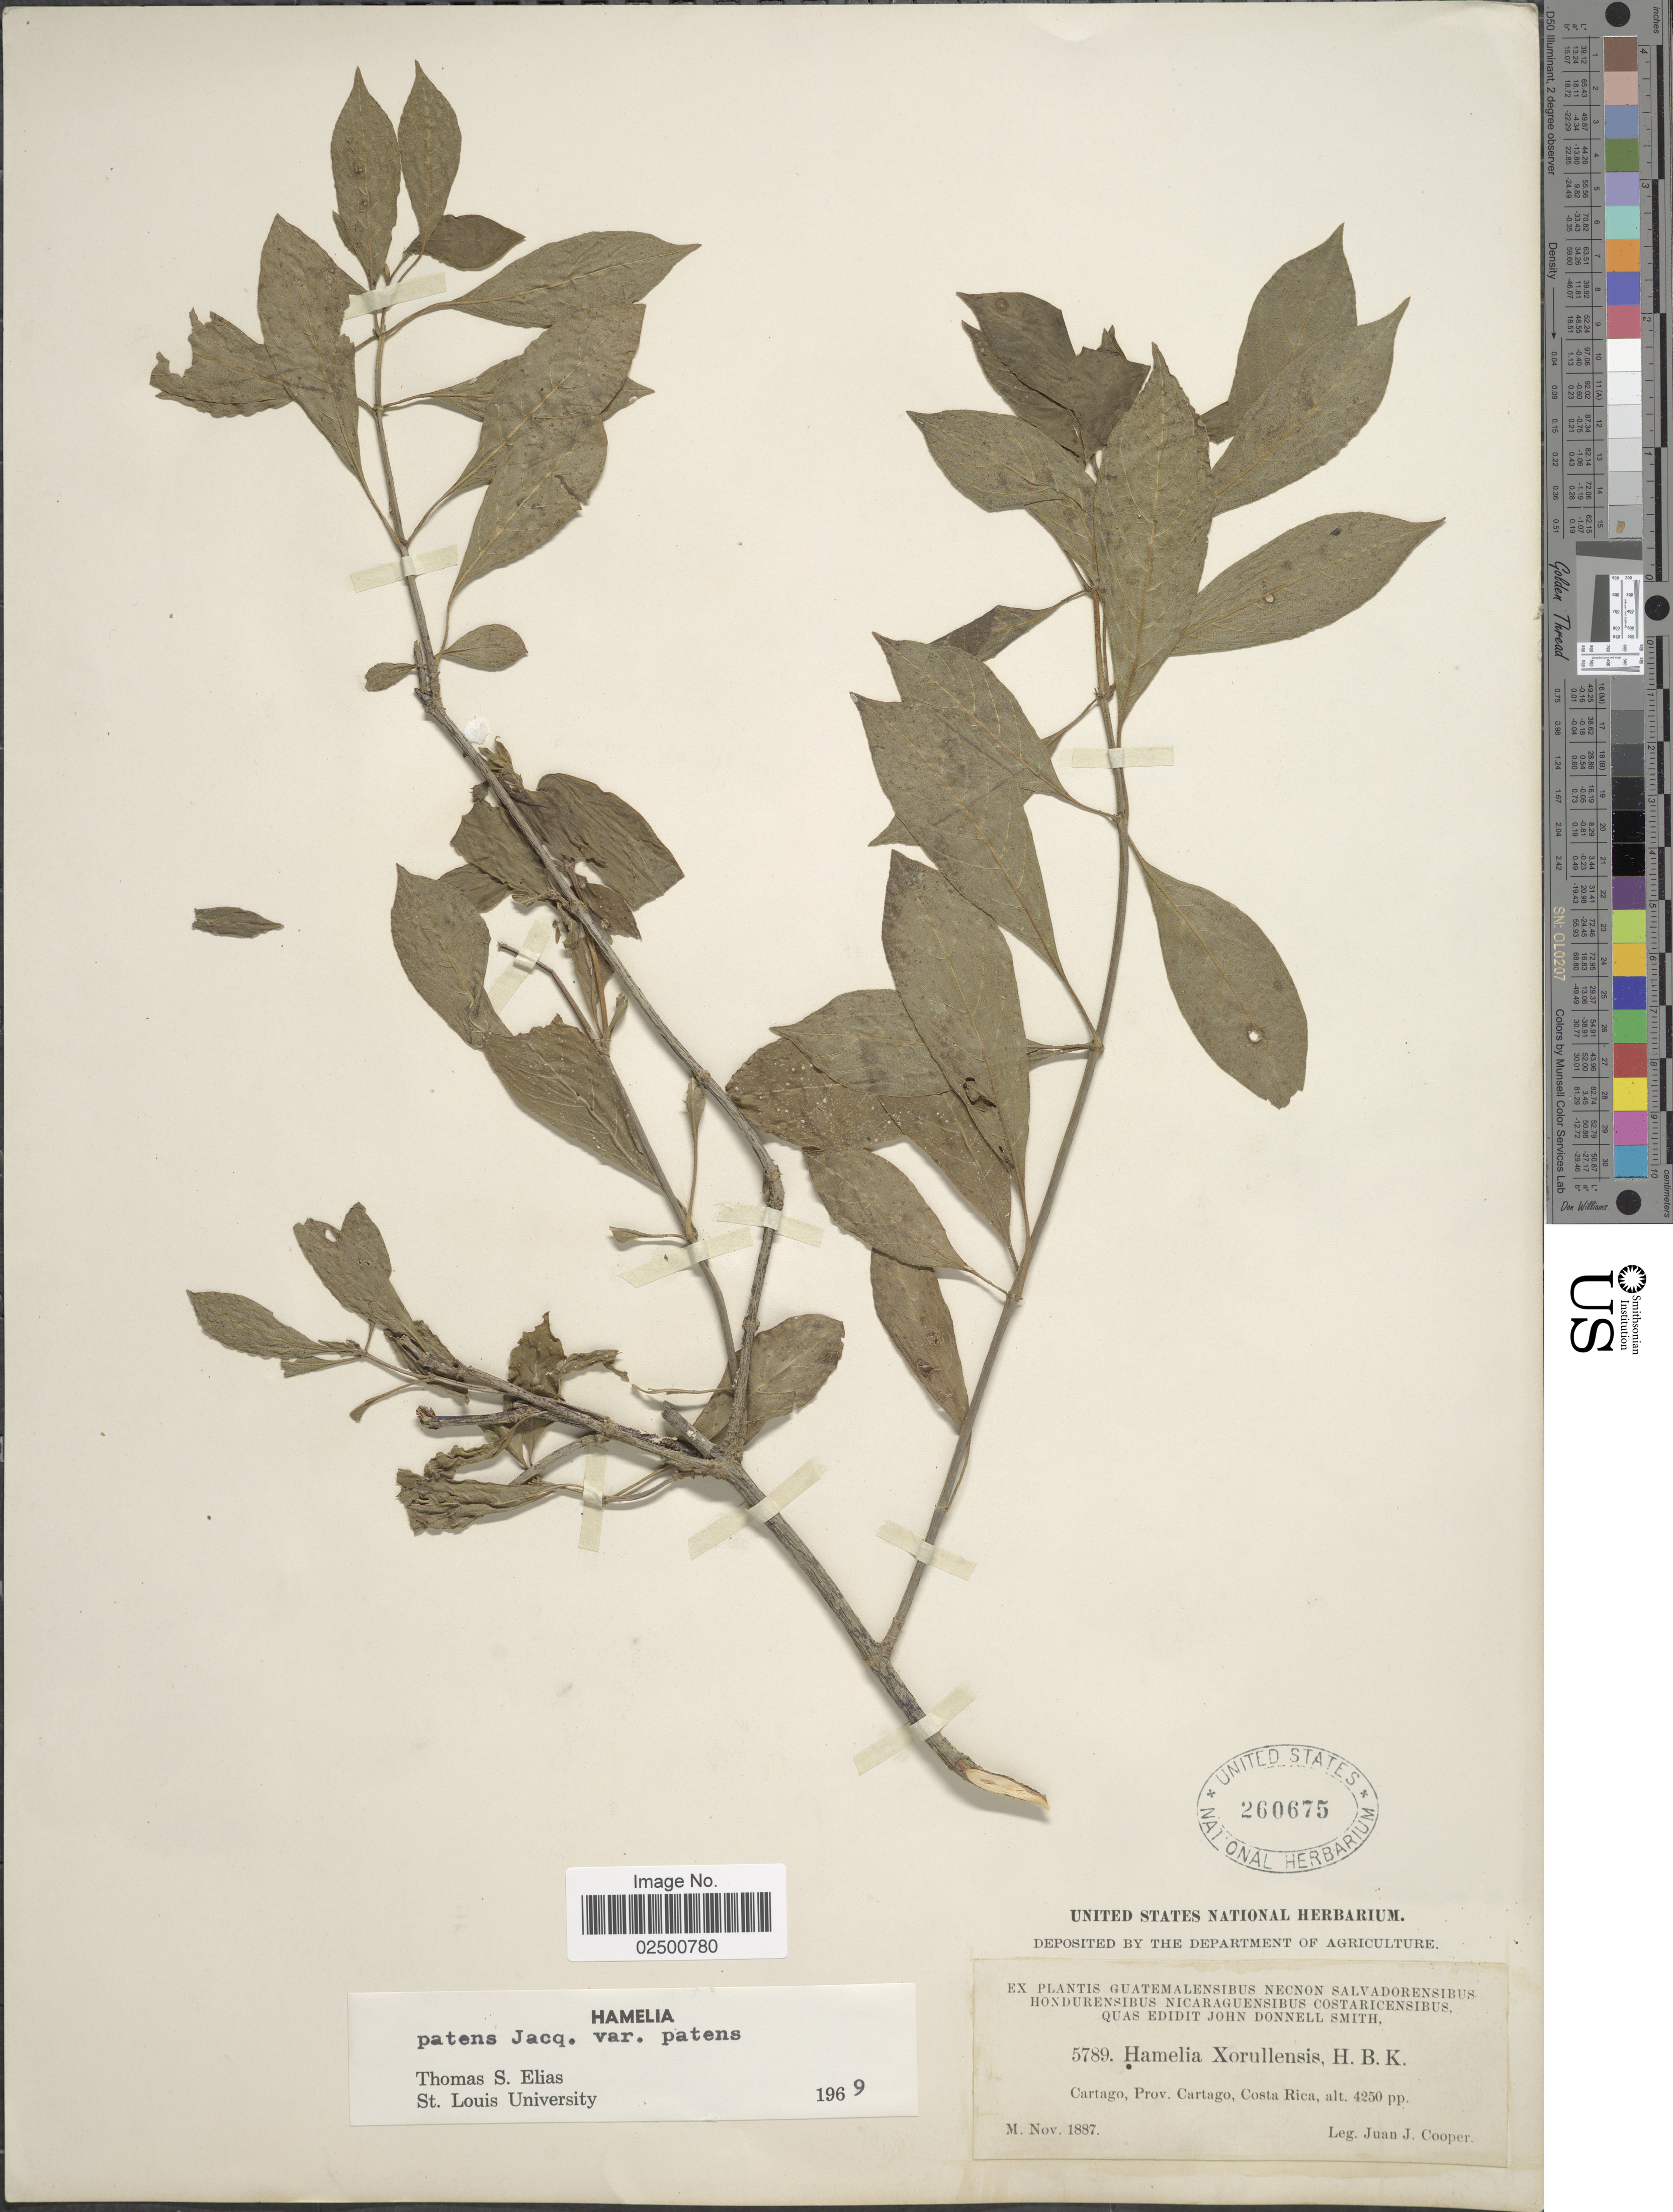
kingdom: Plantae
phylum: Tracheophyta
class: Magnoliopsida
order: Gentianales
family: Rubiaceae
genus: Hamelia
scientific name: Hamelia patens var. patens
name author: Jacq.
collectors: J. J. Cooper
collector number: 5789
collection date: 1887-11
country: Costa Rica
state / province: Cartago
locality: Cartago, Prov. Cartago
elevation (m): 1295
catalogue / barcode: US 260675